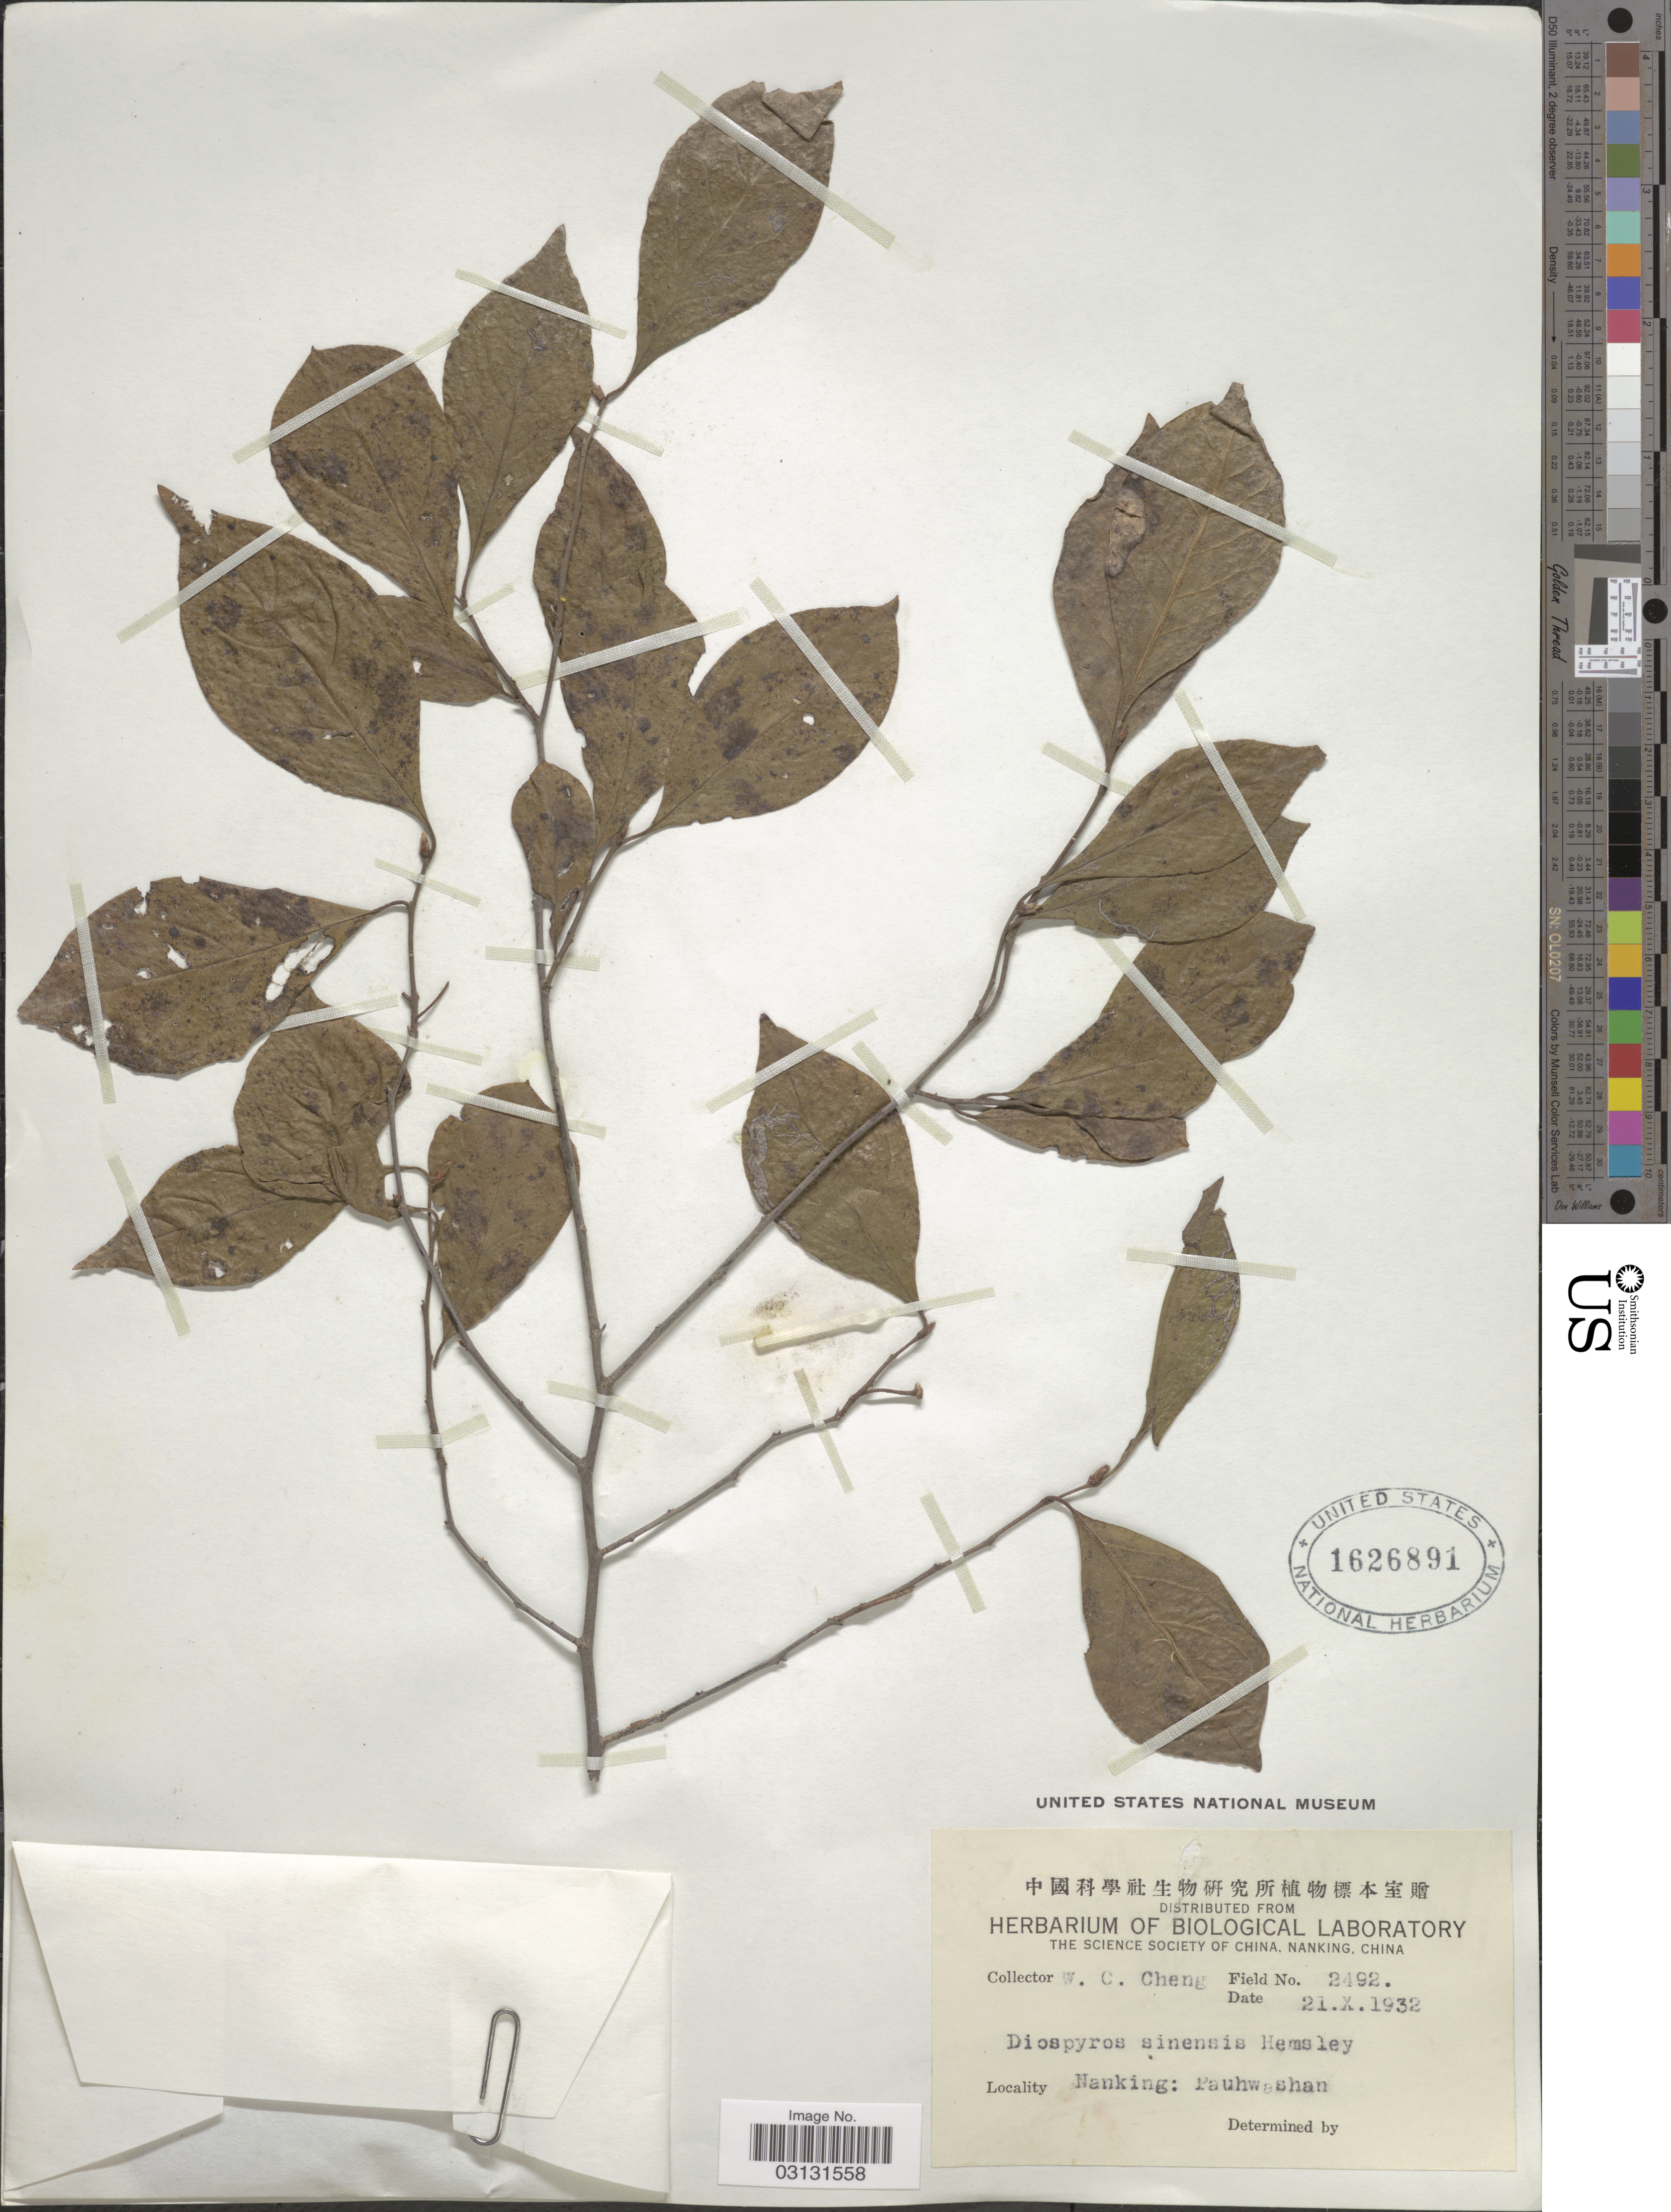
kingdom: Plantae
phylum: Tracheophyta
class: Magnoliopsida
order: Ericales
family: Ebenaceae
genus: Diospyros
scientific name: Diospyros cathayensis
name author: Steward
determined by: Strong, Mark T., (BOT), Smithsonian Institution - National Museum of Natural History (UNITED STATES)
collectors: W. C. Cheng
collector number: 2492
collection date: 1932-10-21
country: China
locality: Nanking: Pauhwashan.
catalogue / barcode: US 1626891